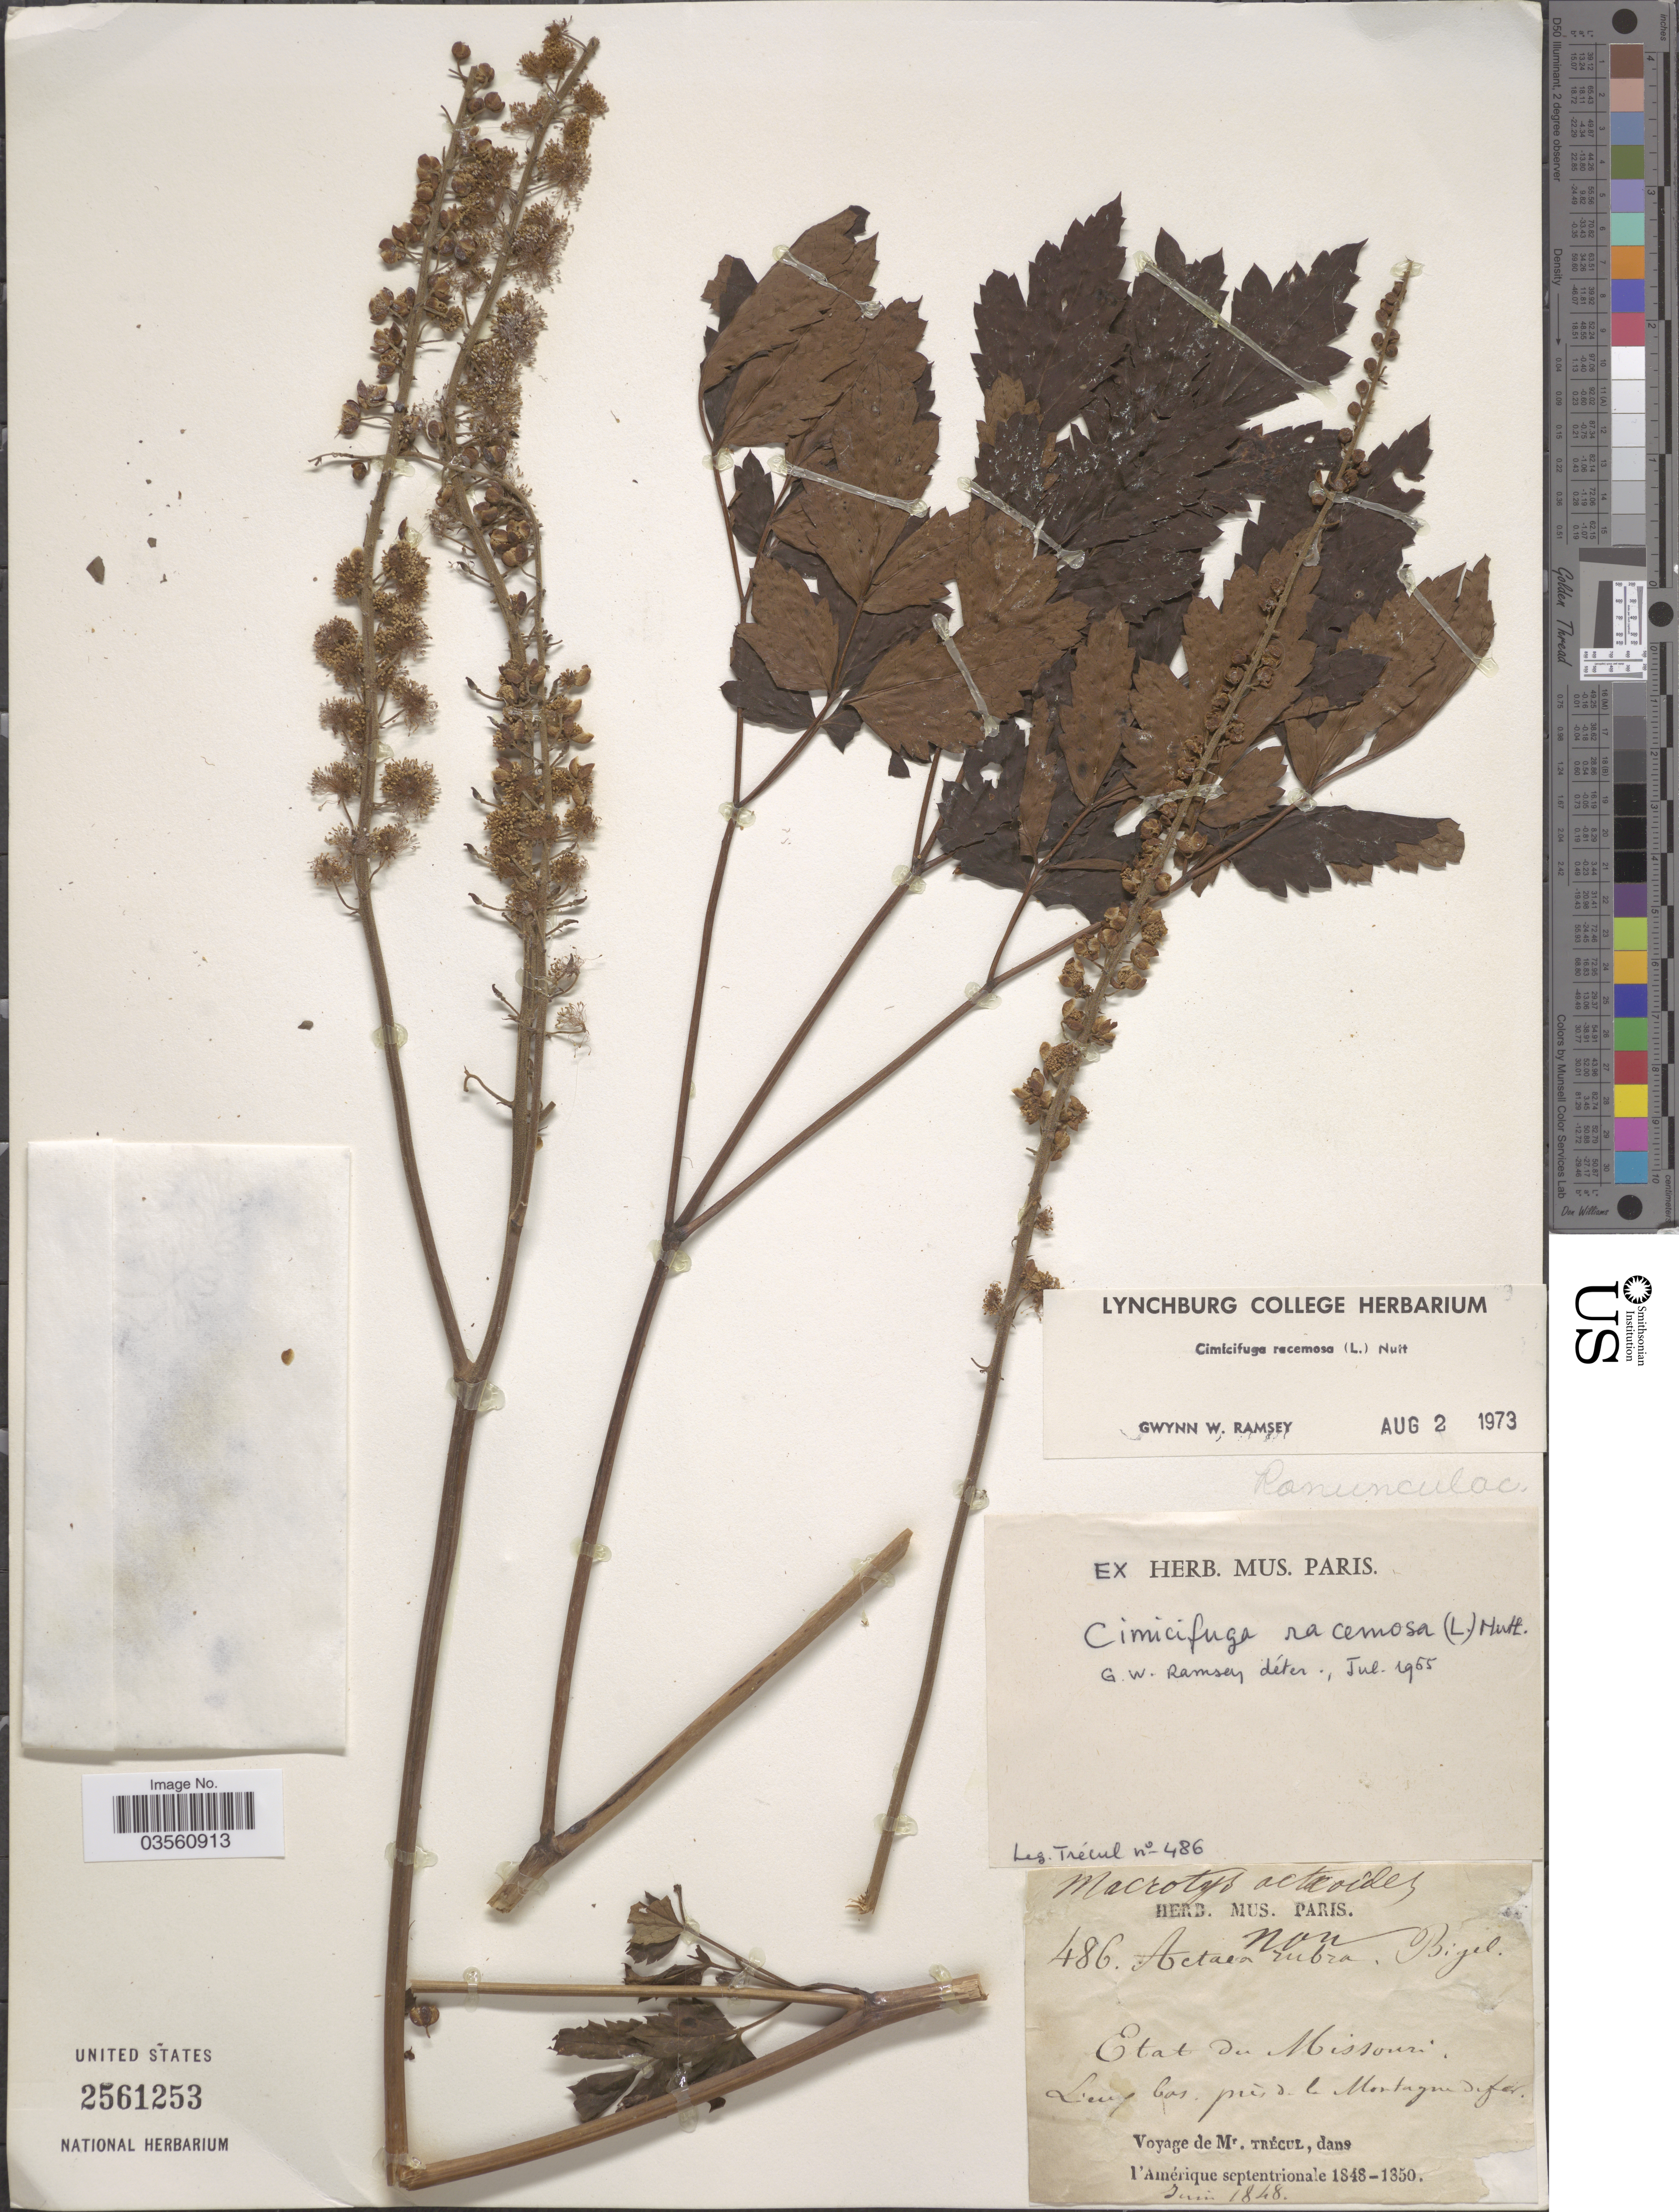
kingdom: Plantae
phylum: Tracheophyta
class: Magnoliopsida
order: Ranunculales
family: Ranunculaceae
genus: Actaea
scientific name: Actaea racemosa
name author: L.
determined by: Strong, M. T., (US), Smithsonian Institution - National Museum of Natural History (UNITED STATES)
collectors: A. Trécul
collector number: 486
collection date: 1848-06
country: United States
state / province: Missouri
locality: Près de la Montagne Infer. Amérique septentrionale.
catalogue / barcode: US 2561253